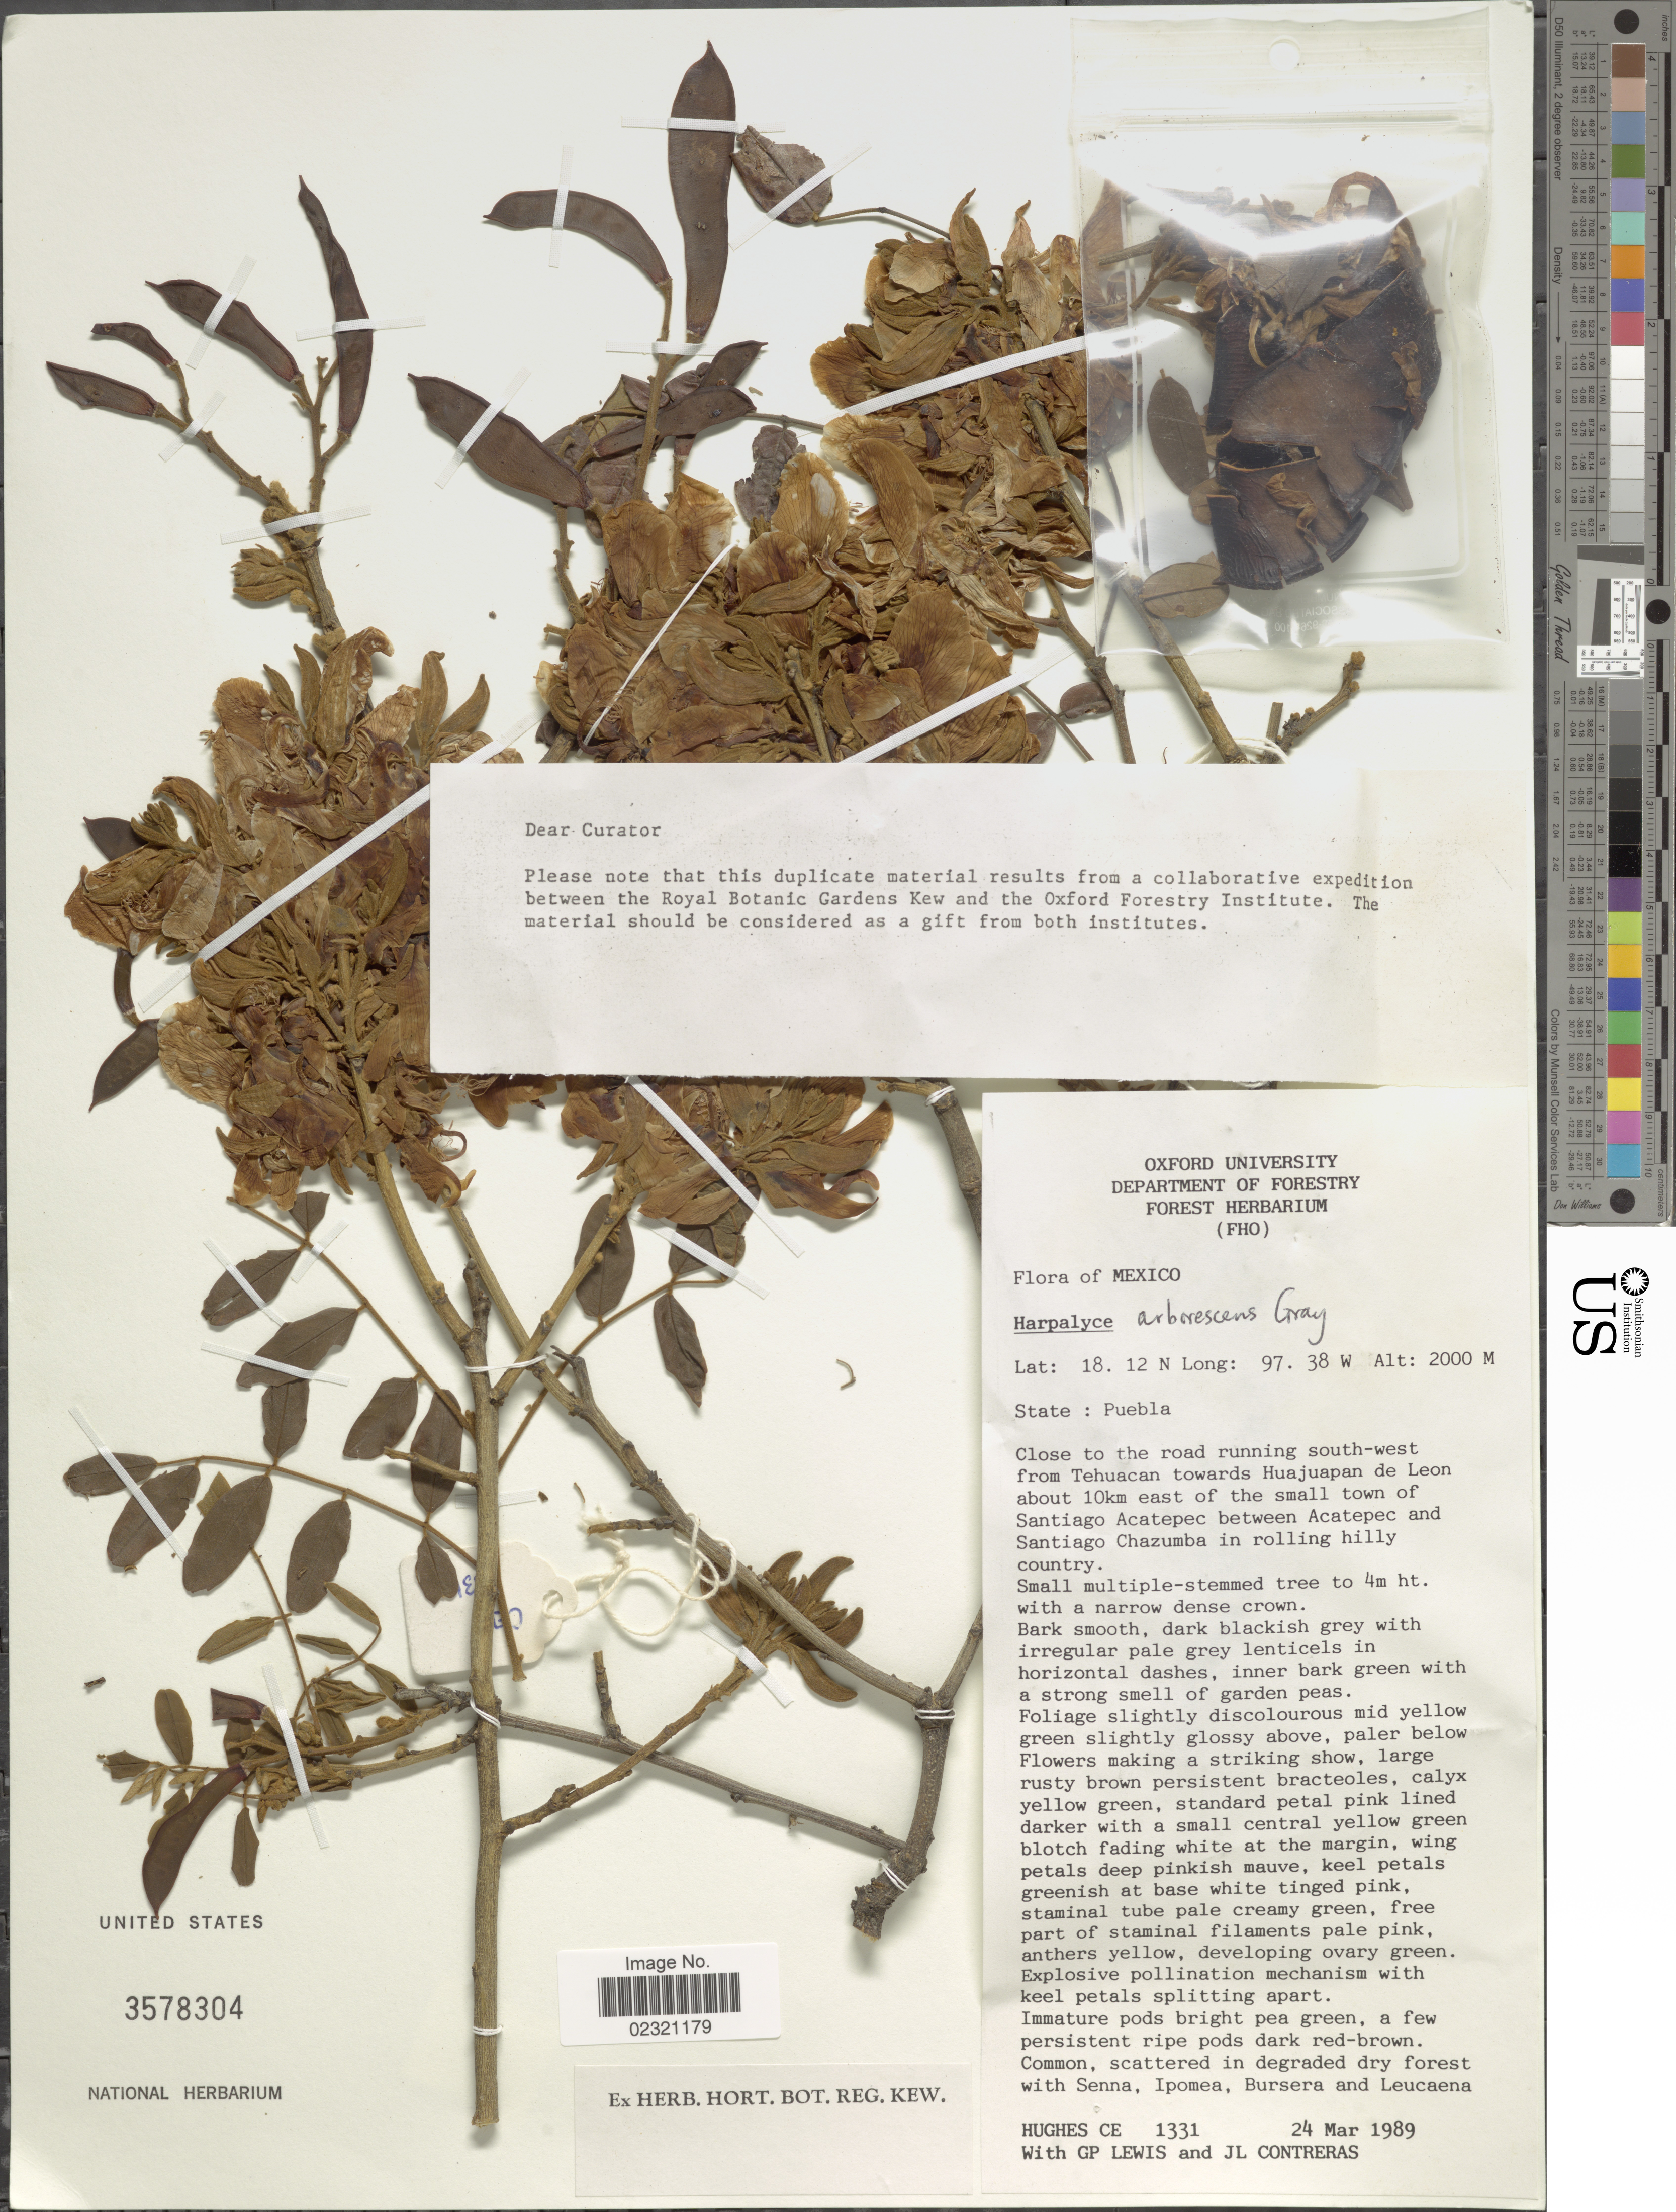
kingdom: Plantae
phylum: Tracheophyta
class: Magnoliopsida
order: Fabales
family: Fabaceae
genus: Psorothamnus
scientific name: Psorothamnus arborescens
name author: (Torr. ex A. Gray) Barneby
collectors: C. E. Hughes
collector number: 1331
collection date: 1989-03-24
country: Mexico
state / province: Puebla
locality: From Tehuacan towards Huajuapan de Leon about 10 km east of the small town of Santiago Acatepec between Acatepec and Santiago Chazumba in rolling hilly country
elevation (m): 2000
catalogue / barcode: US 3578304